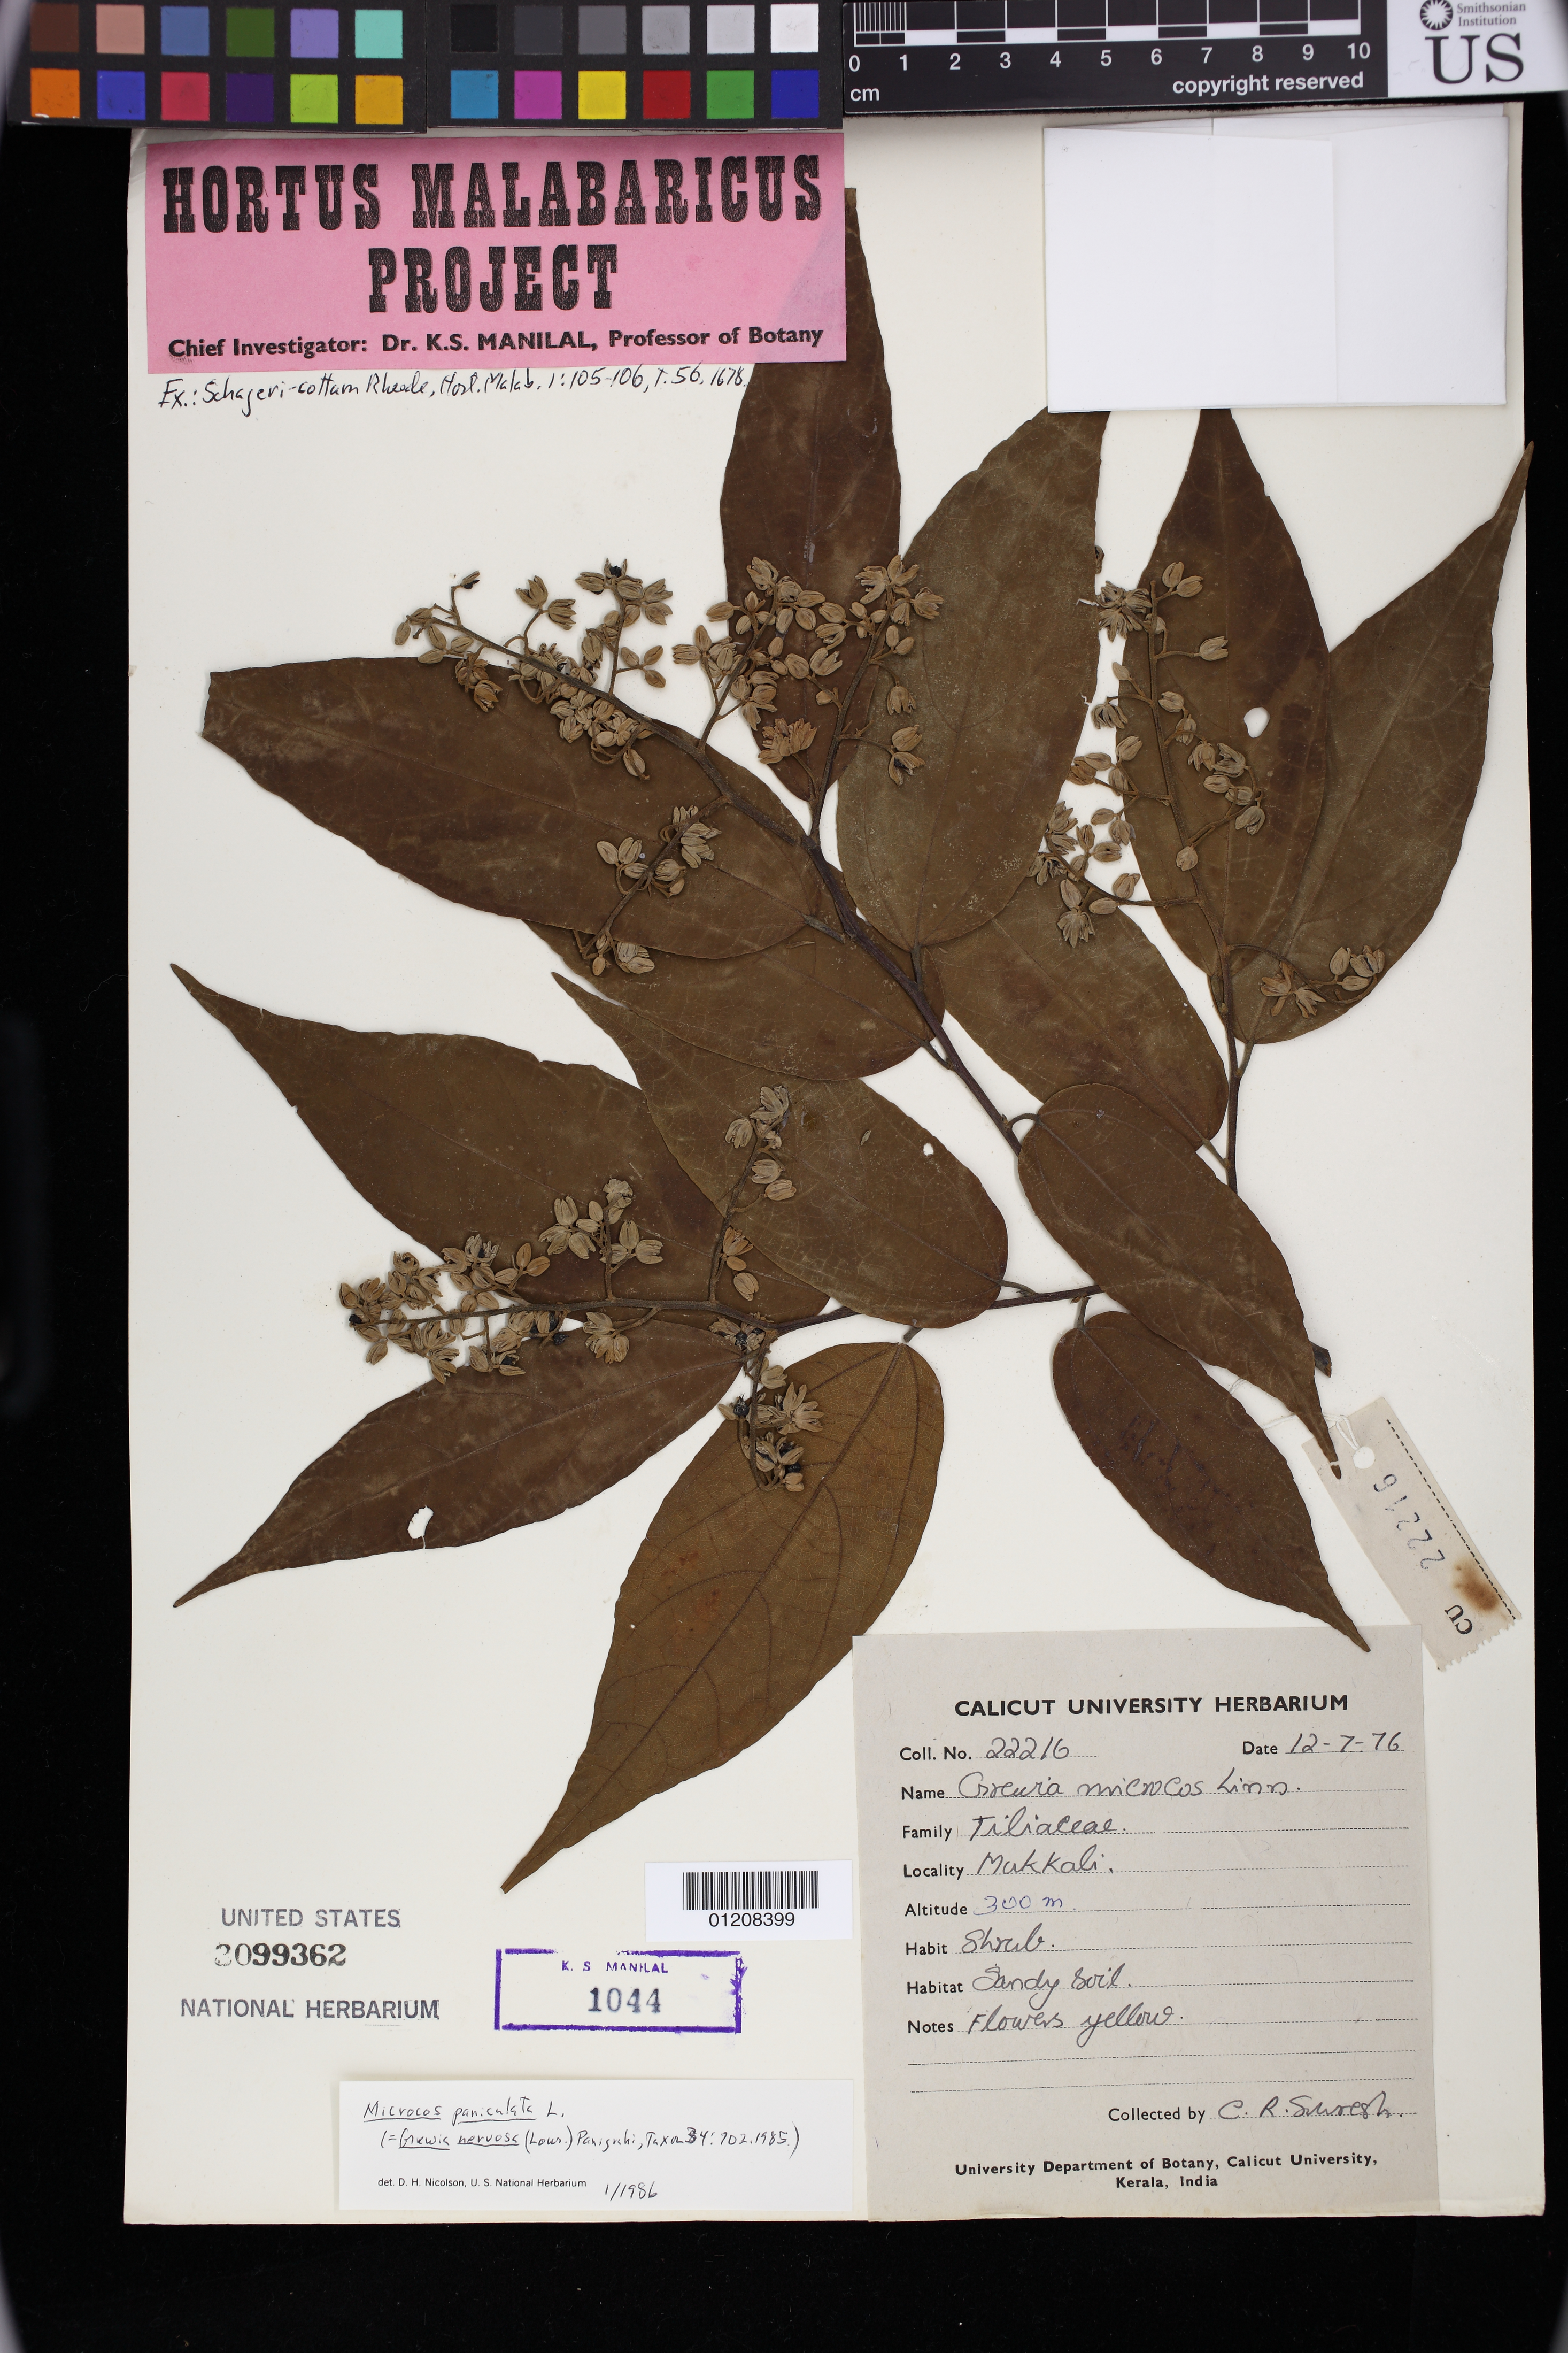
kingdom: Plantae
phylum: Tracheophyta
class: Magnoliopsida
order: Malvales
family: Malvaceae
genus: Microcos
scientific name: Microcos paniculata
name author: L.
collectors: C. Suresh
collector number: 22216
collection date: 1976-12-07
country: Pakistan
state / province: Balochistan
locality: Makkali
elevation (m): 300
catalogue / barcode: US 3099362